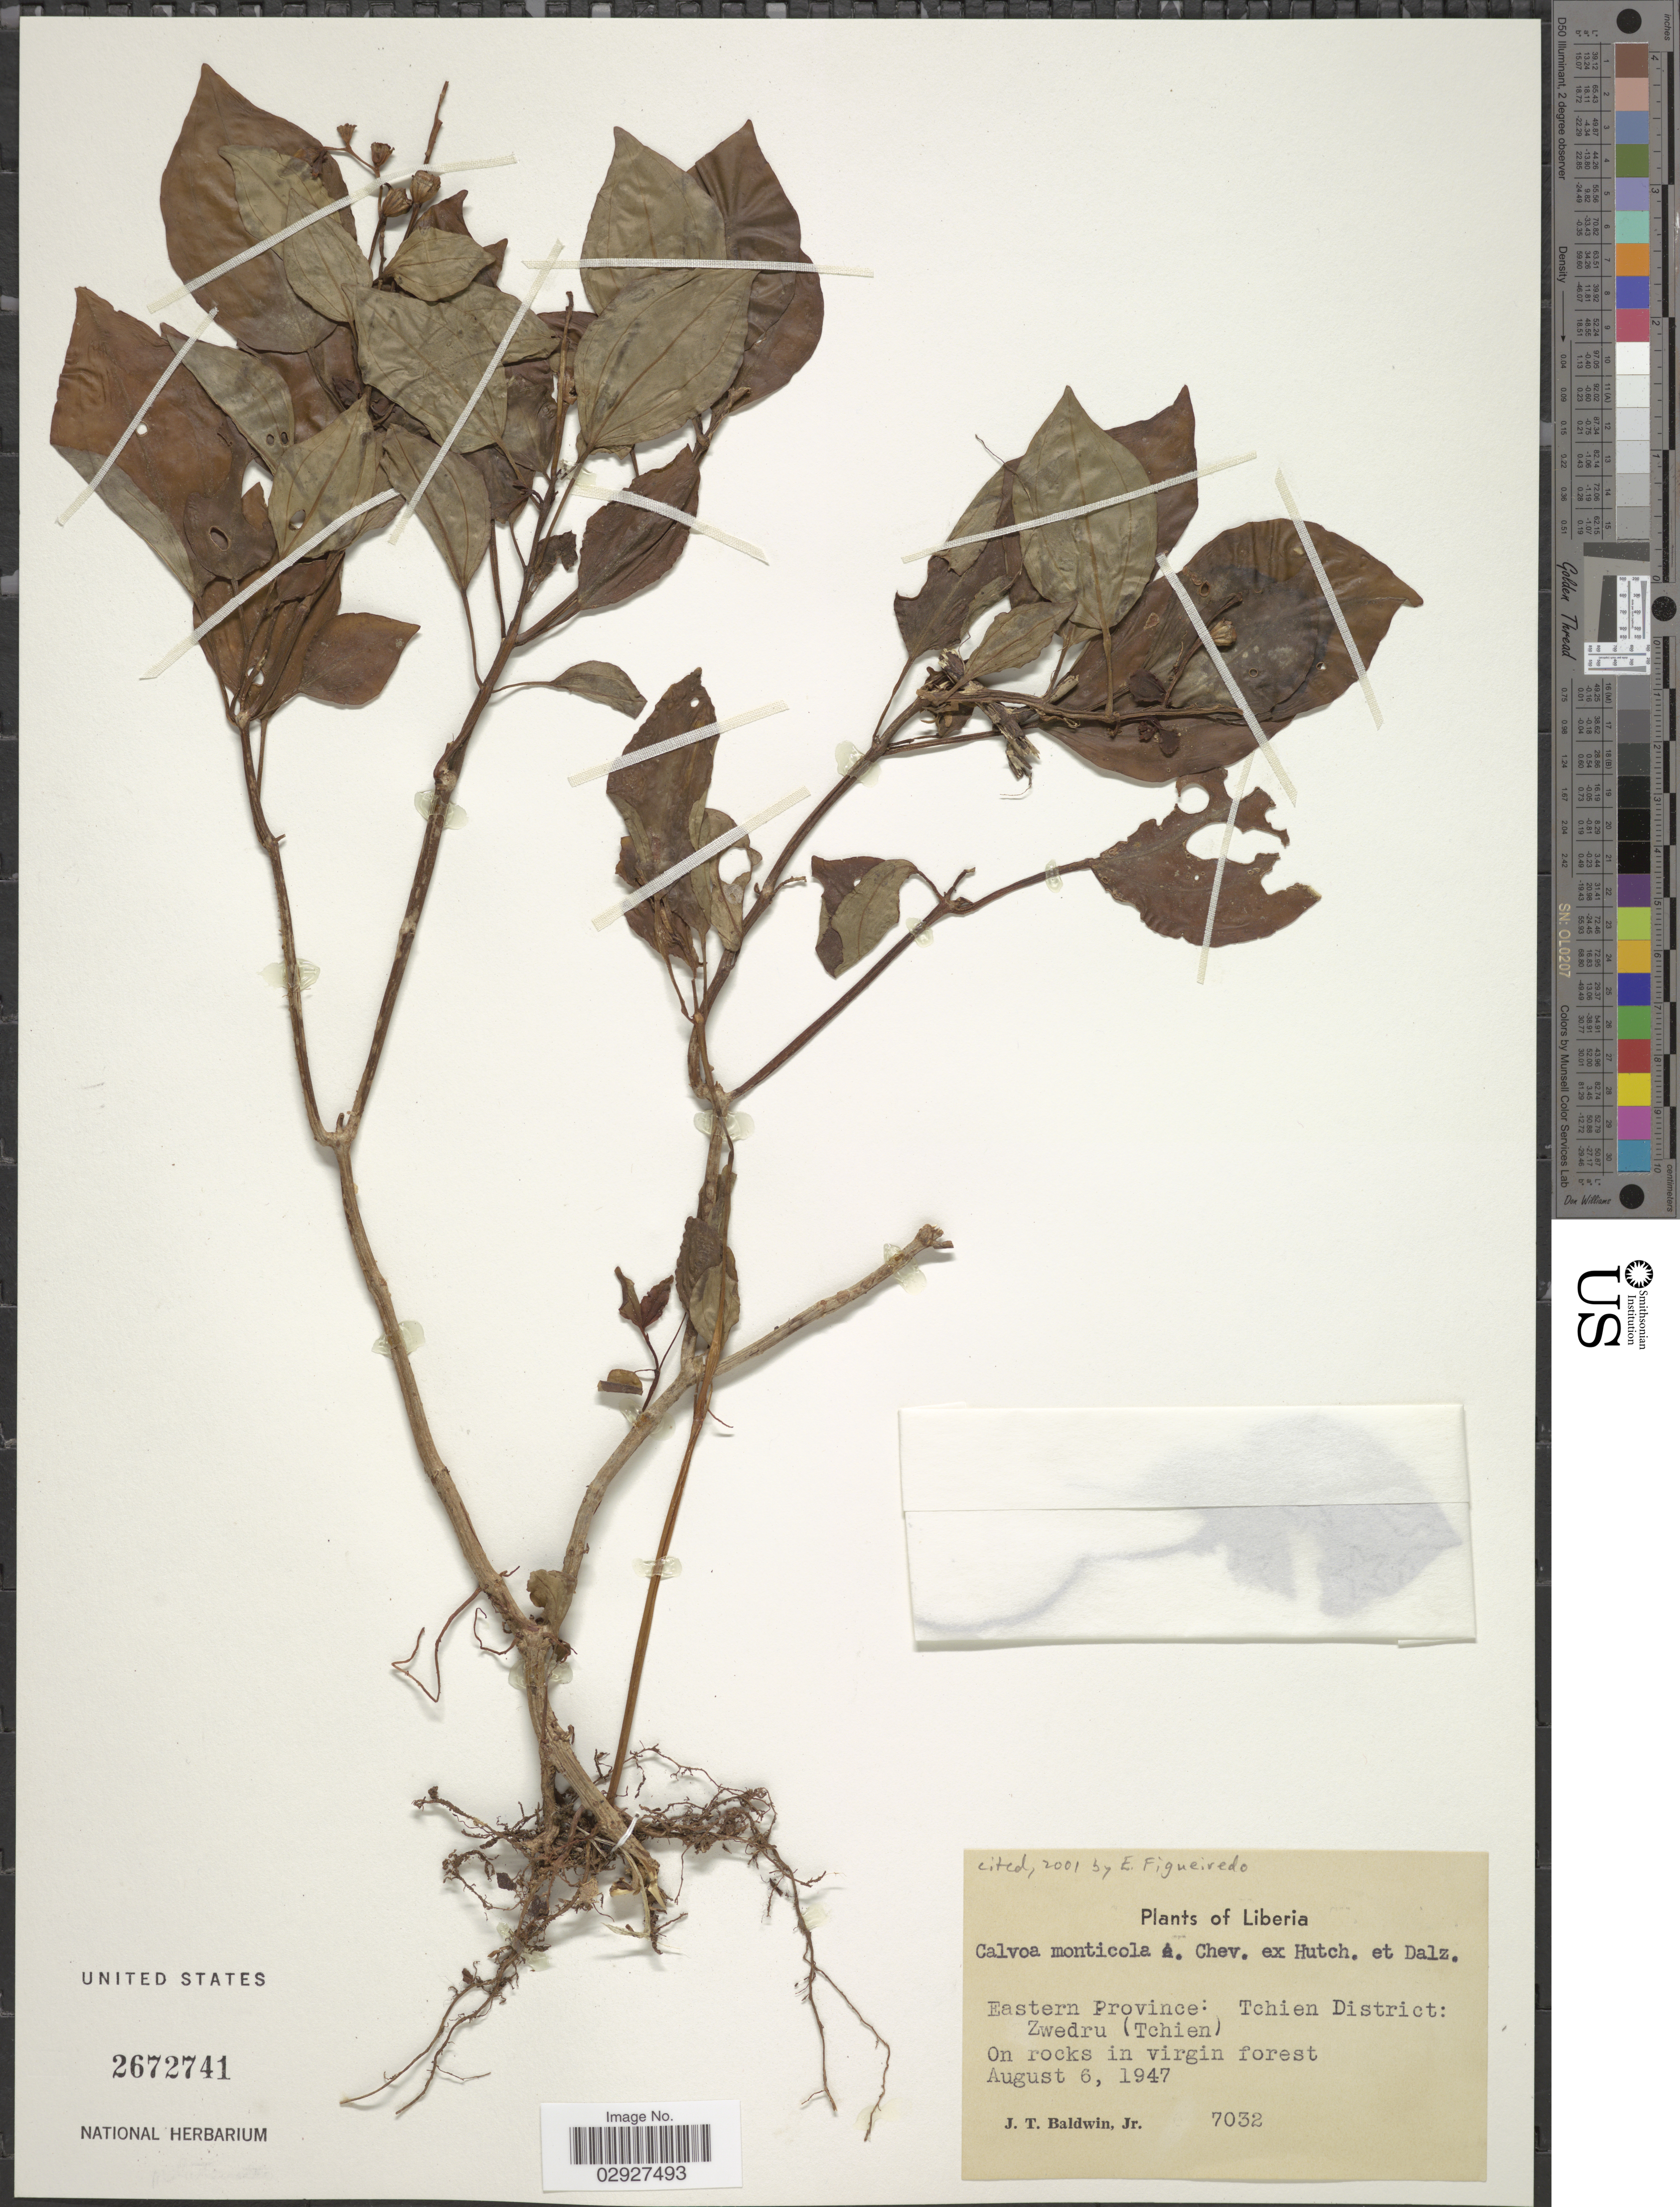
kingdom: Plantae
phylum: Tracheophyta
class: Magnoliopsida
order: Myrtales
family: Melastomataceae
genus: Calvoa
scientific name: Calvoa monticola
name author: A. Chev. ex Hutch. & Dalziel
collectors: J. T. Baldwin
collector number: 7032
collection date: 1947-08-06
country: Liberia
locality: Eastern Province: Tchien District: Zwedru (Tchien).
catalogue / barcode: US 2672741